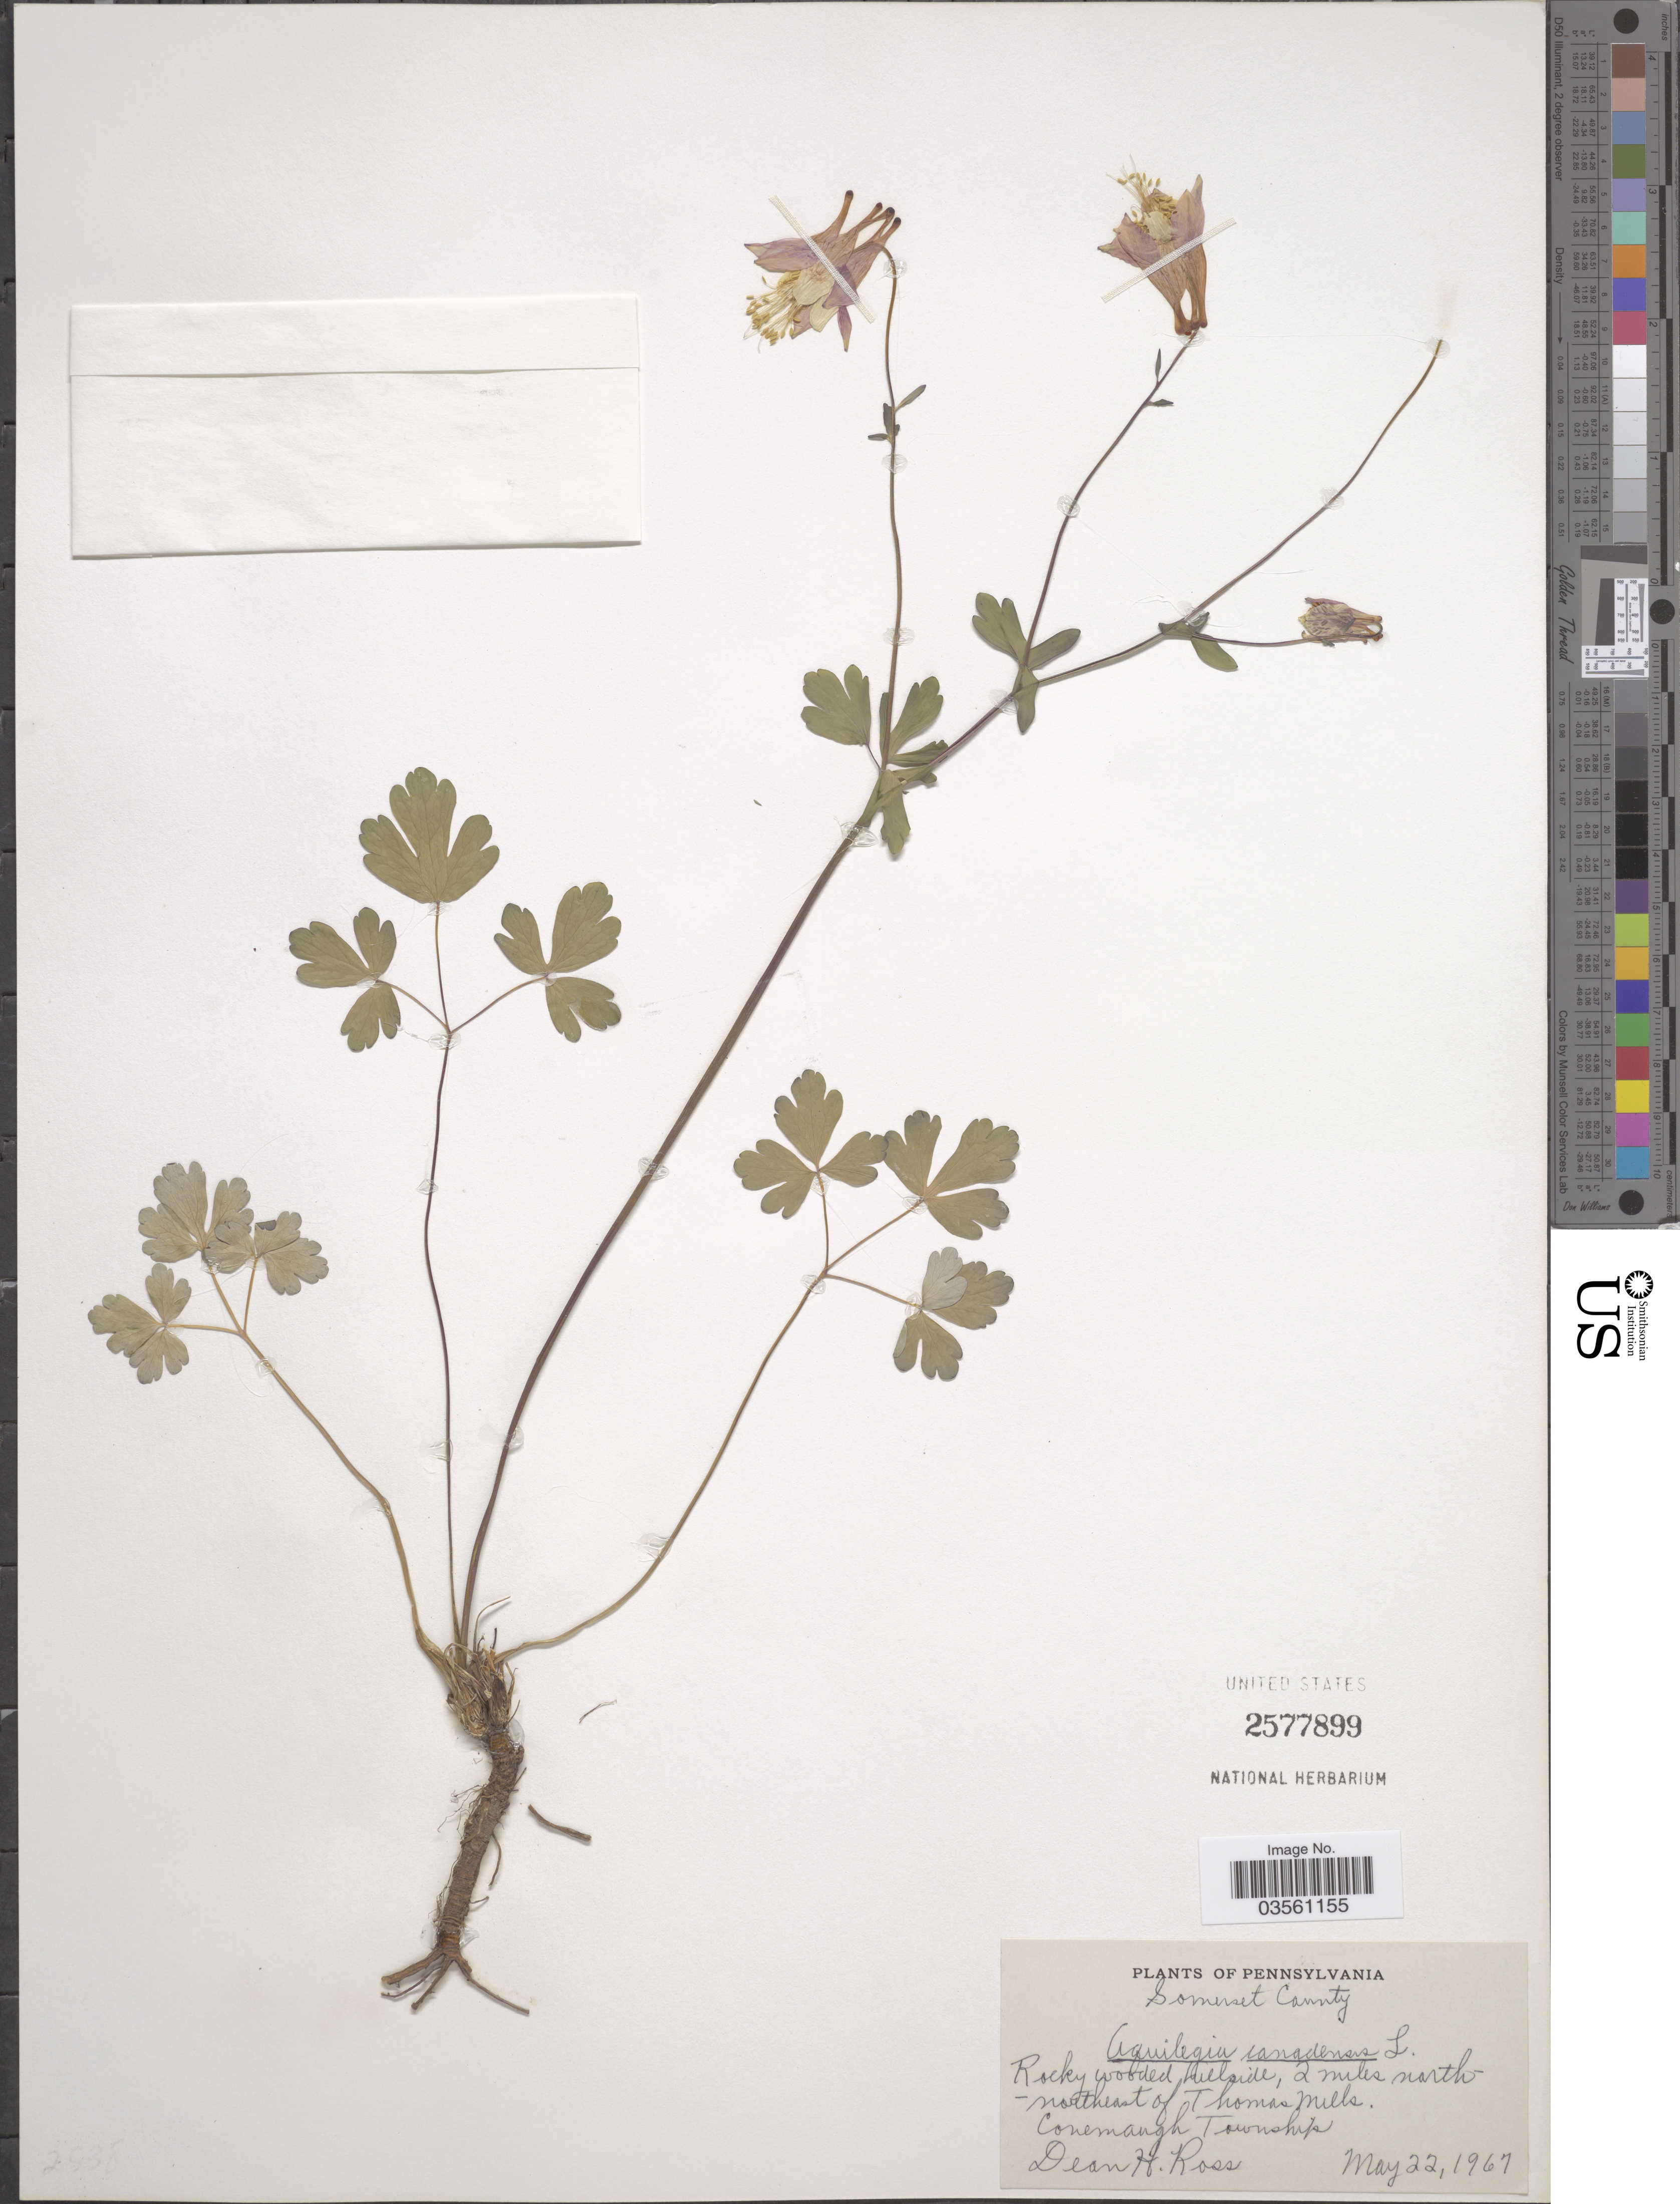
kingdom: Plantae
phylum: Tracheophyta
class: Magnoliopsida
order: Ranunculales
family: Ranunculaceae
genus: Aquilegia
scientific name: Aquilegia canadensis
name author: L.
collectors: D. Ross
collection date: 1967-05-22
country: United States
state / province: Pennsylvania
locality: Somerset County. 2 miles north-northeast of Thomas Mills. Conemaugh Township.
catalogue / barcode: US 2577899